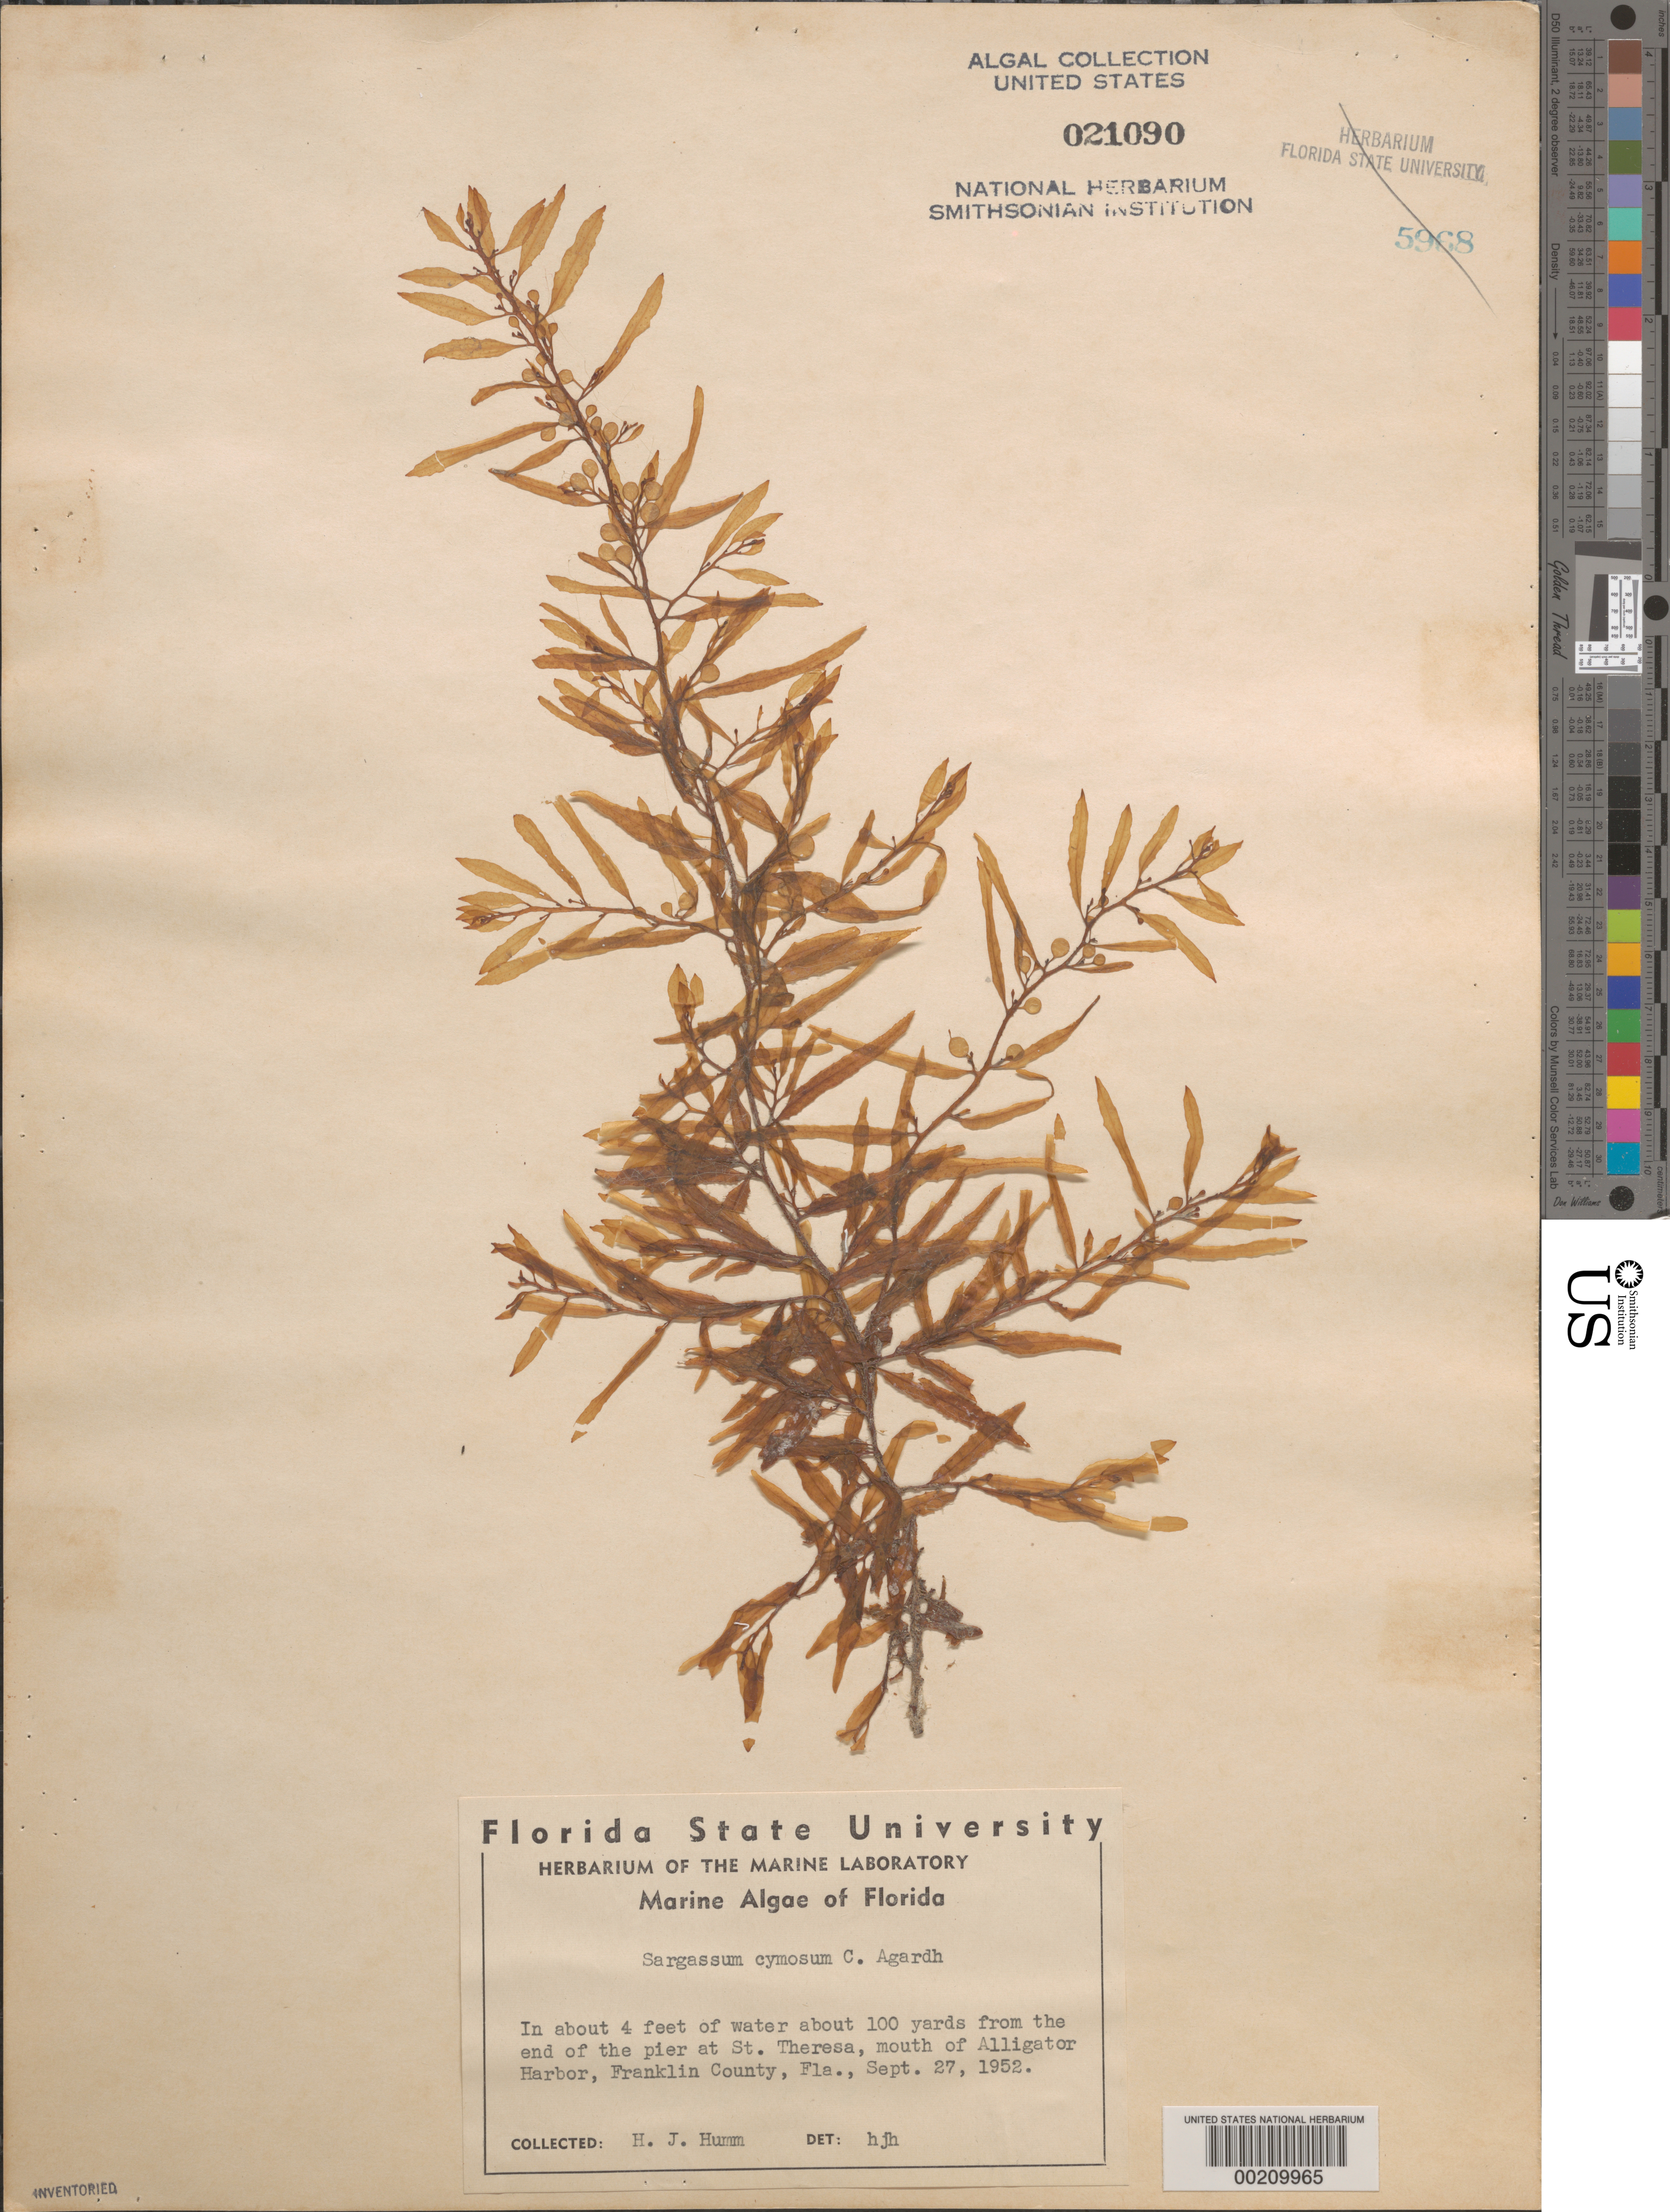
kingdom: Chromista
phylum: Ochrophyta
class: Phaeophyceae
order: Fucales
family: Sargassaceae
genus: Sargassum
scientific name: Sargassum cymosum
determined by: Humm, Harold J.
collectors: H. J. Humm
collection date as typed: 27 Sep 1952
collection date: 1952-09-27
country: United States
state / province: Florida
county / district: Franklin County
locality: Saint Teresa, Alligator Harbor mouth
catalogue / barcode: US 21090